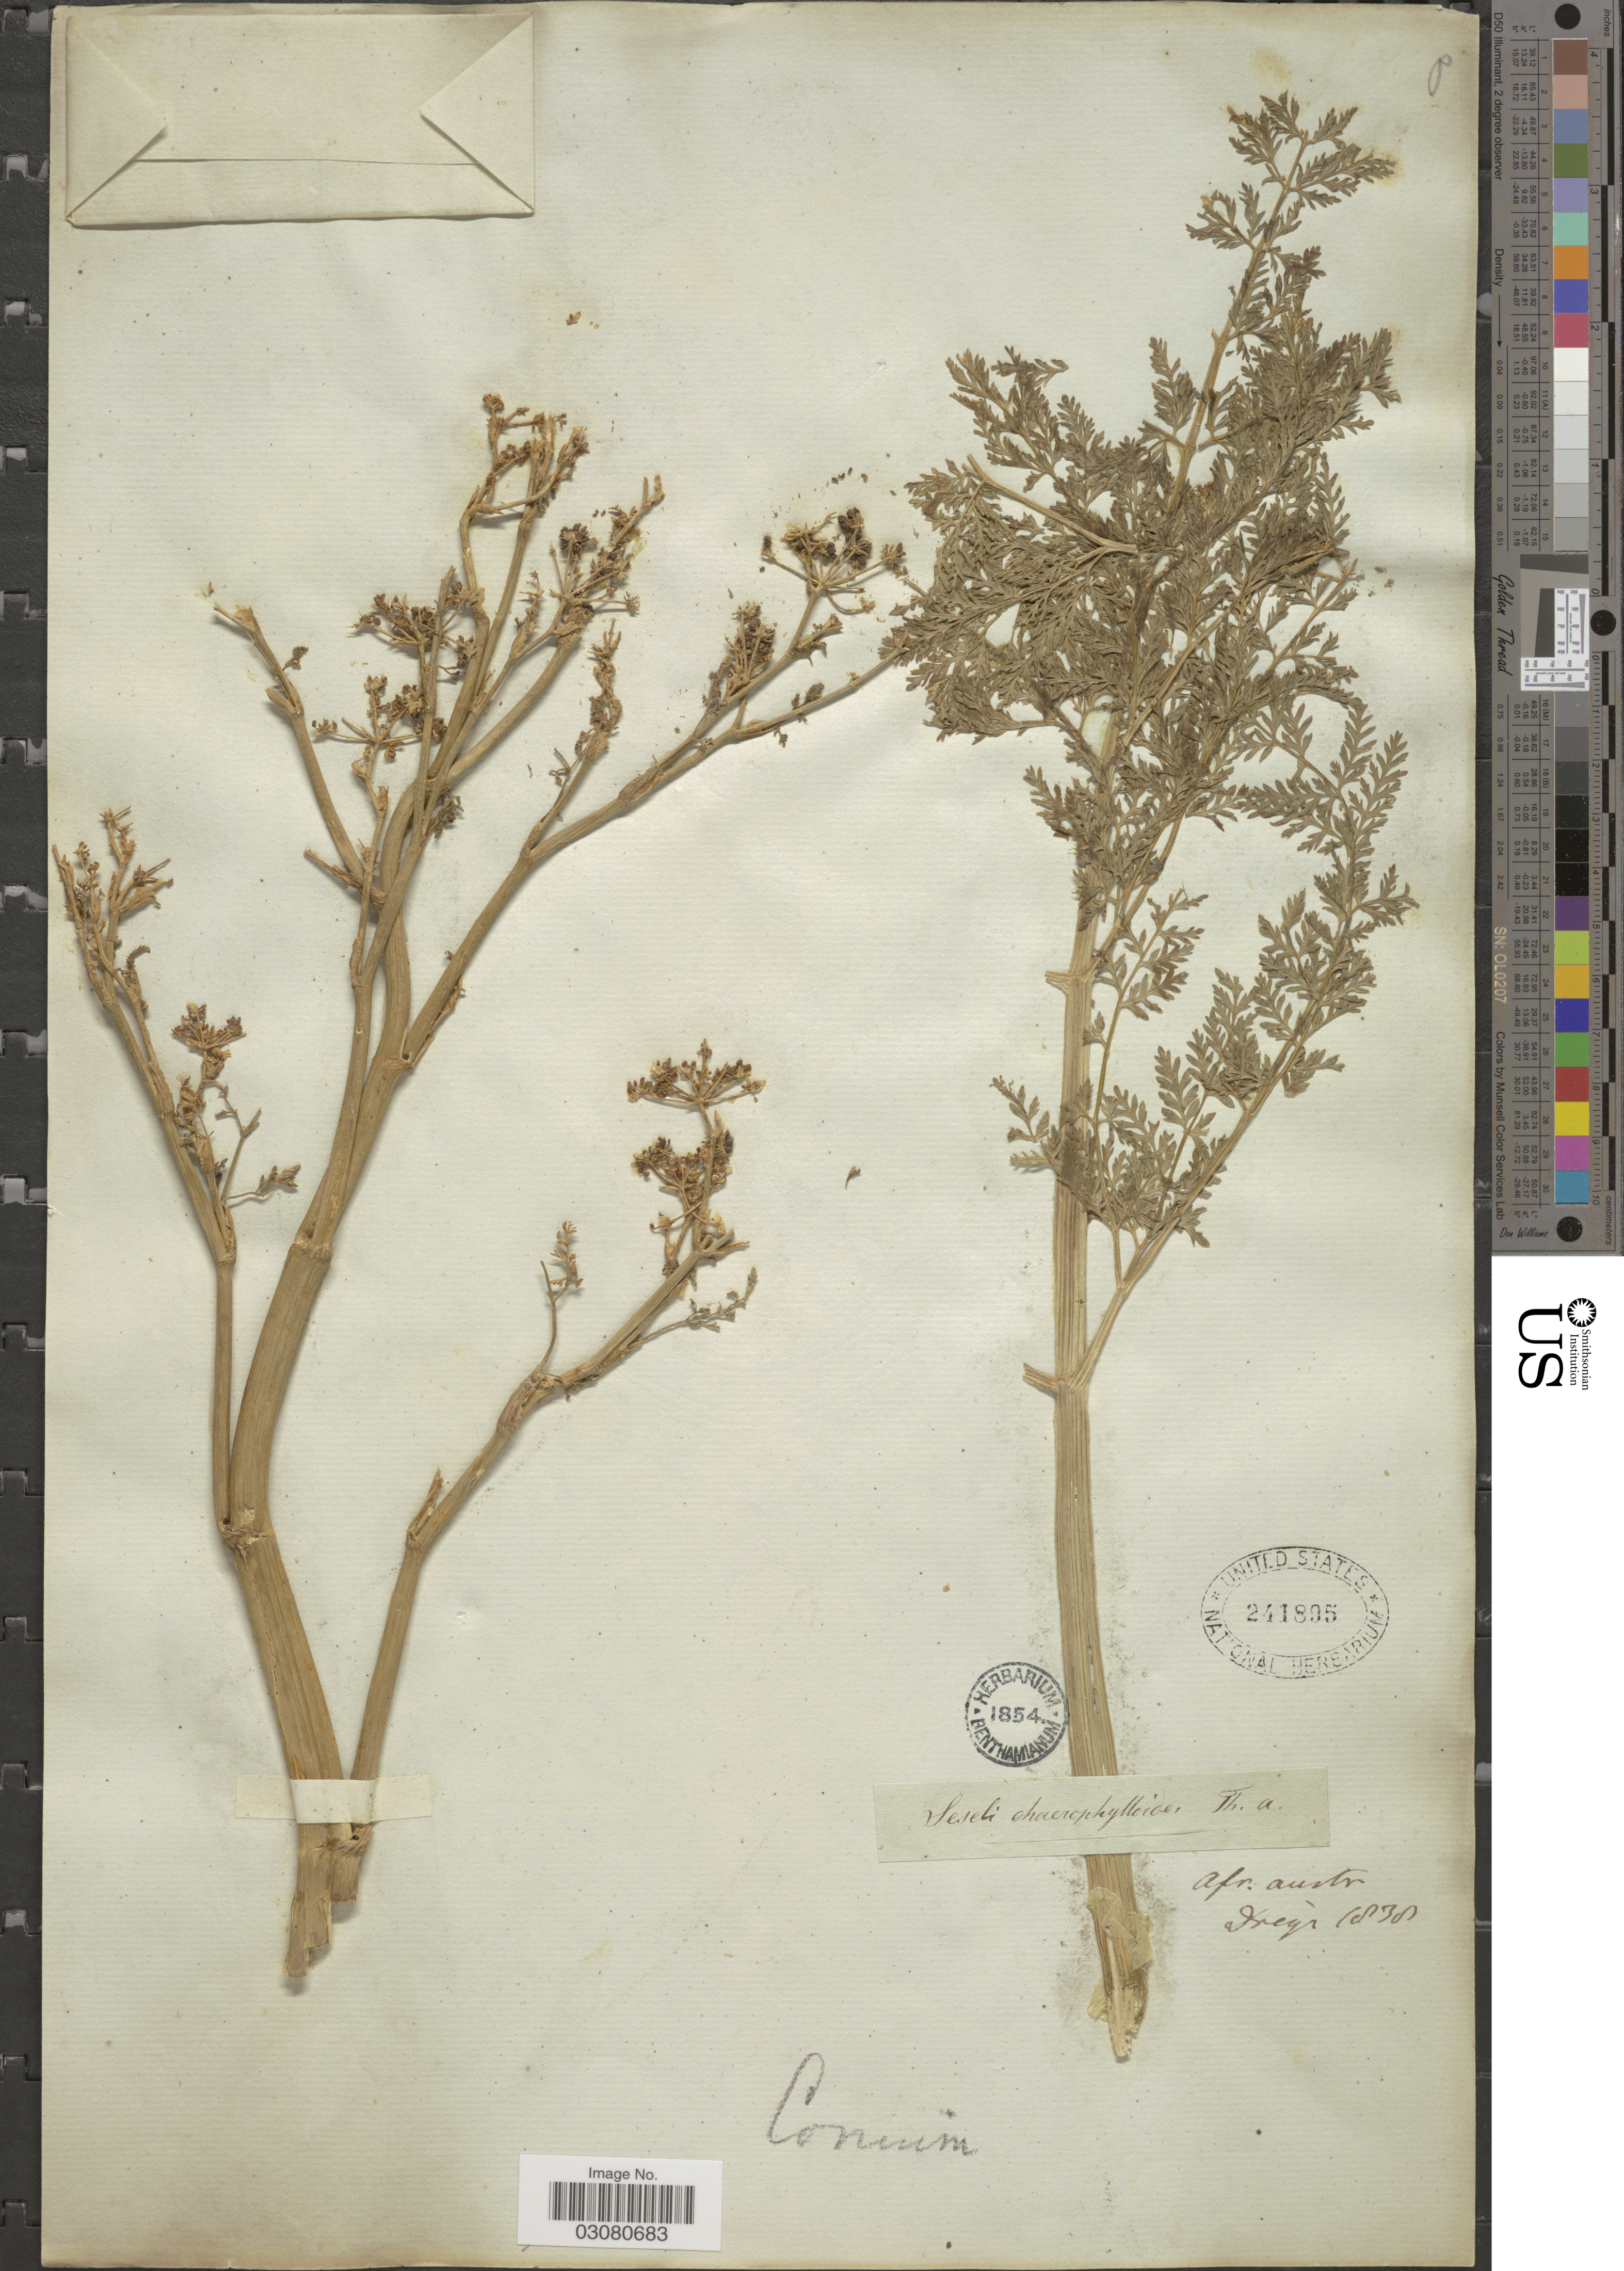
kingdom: Plantae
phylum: Tracheophyta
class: Magnoliopsida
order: Apiales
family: Apiaceae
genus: Conium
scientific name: Conium chaerophylloides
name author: (Thunb.) Eckl. & Zeyh.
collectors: Drege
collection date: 1838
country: South Africa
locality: Afr. austr.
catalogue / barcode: US 241895